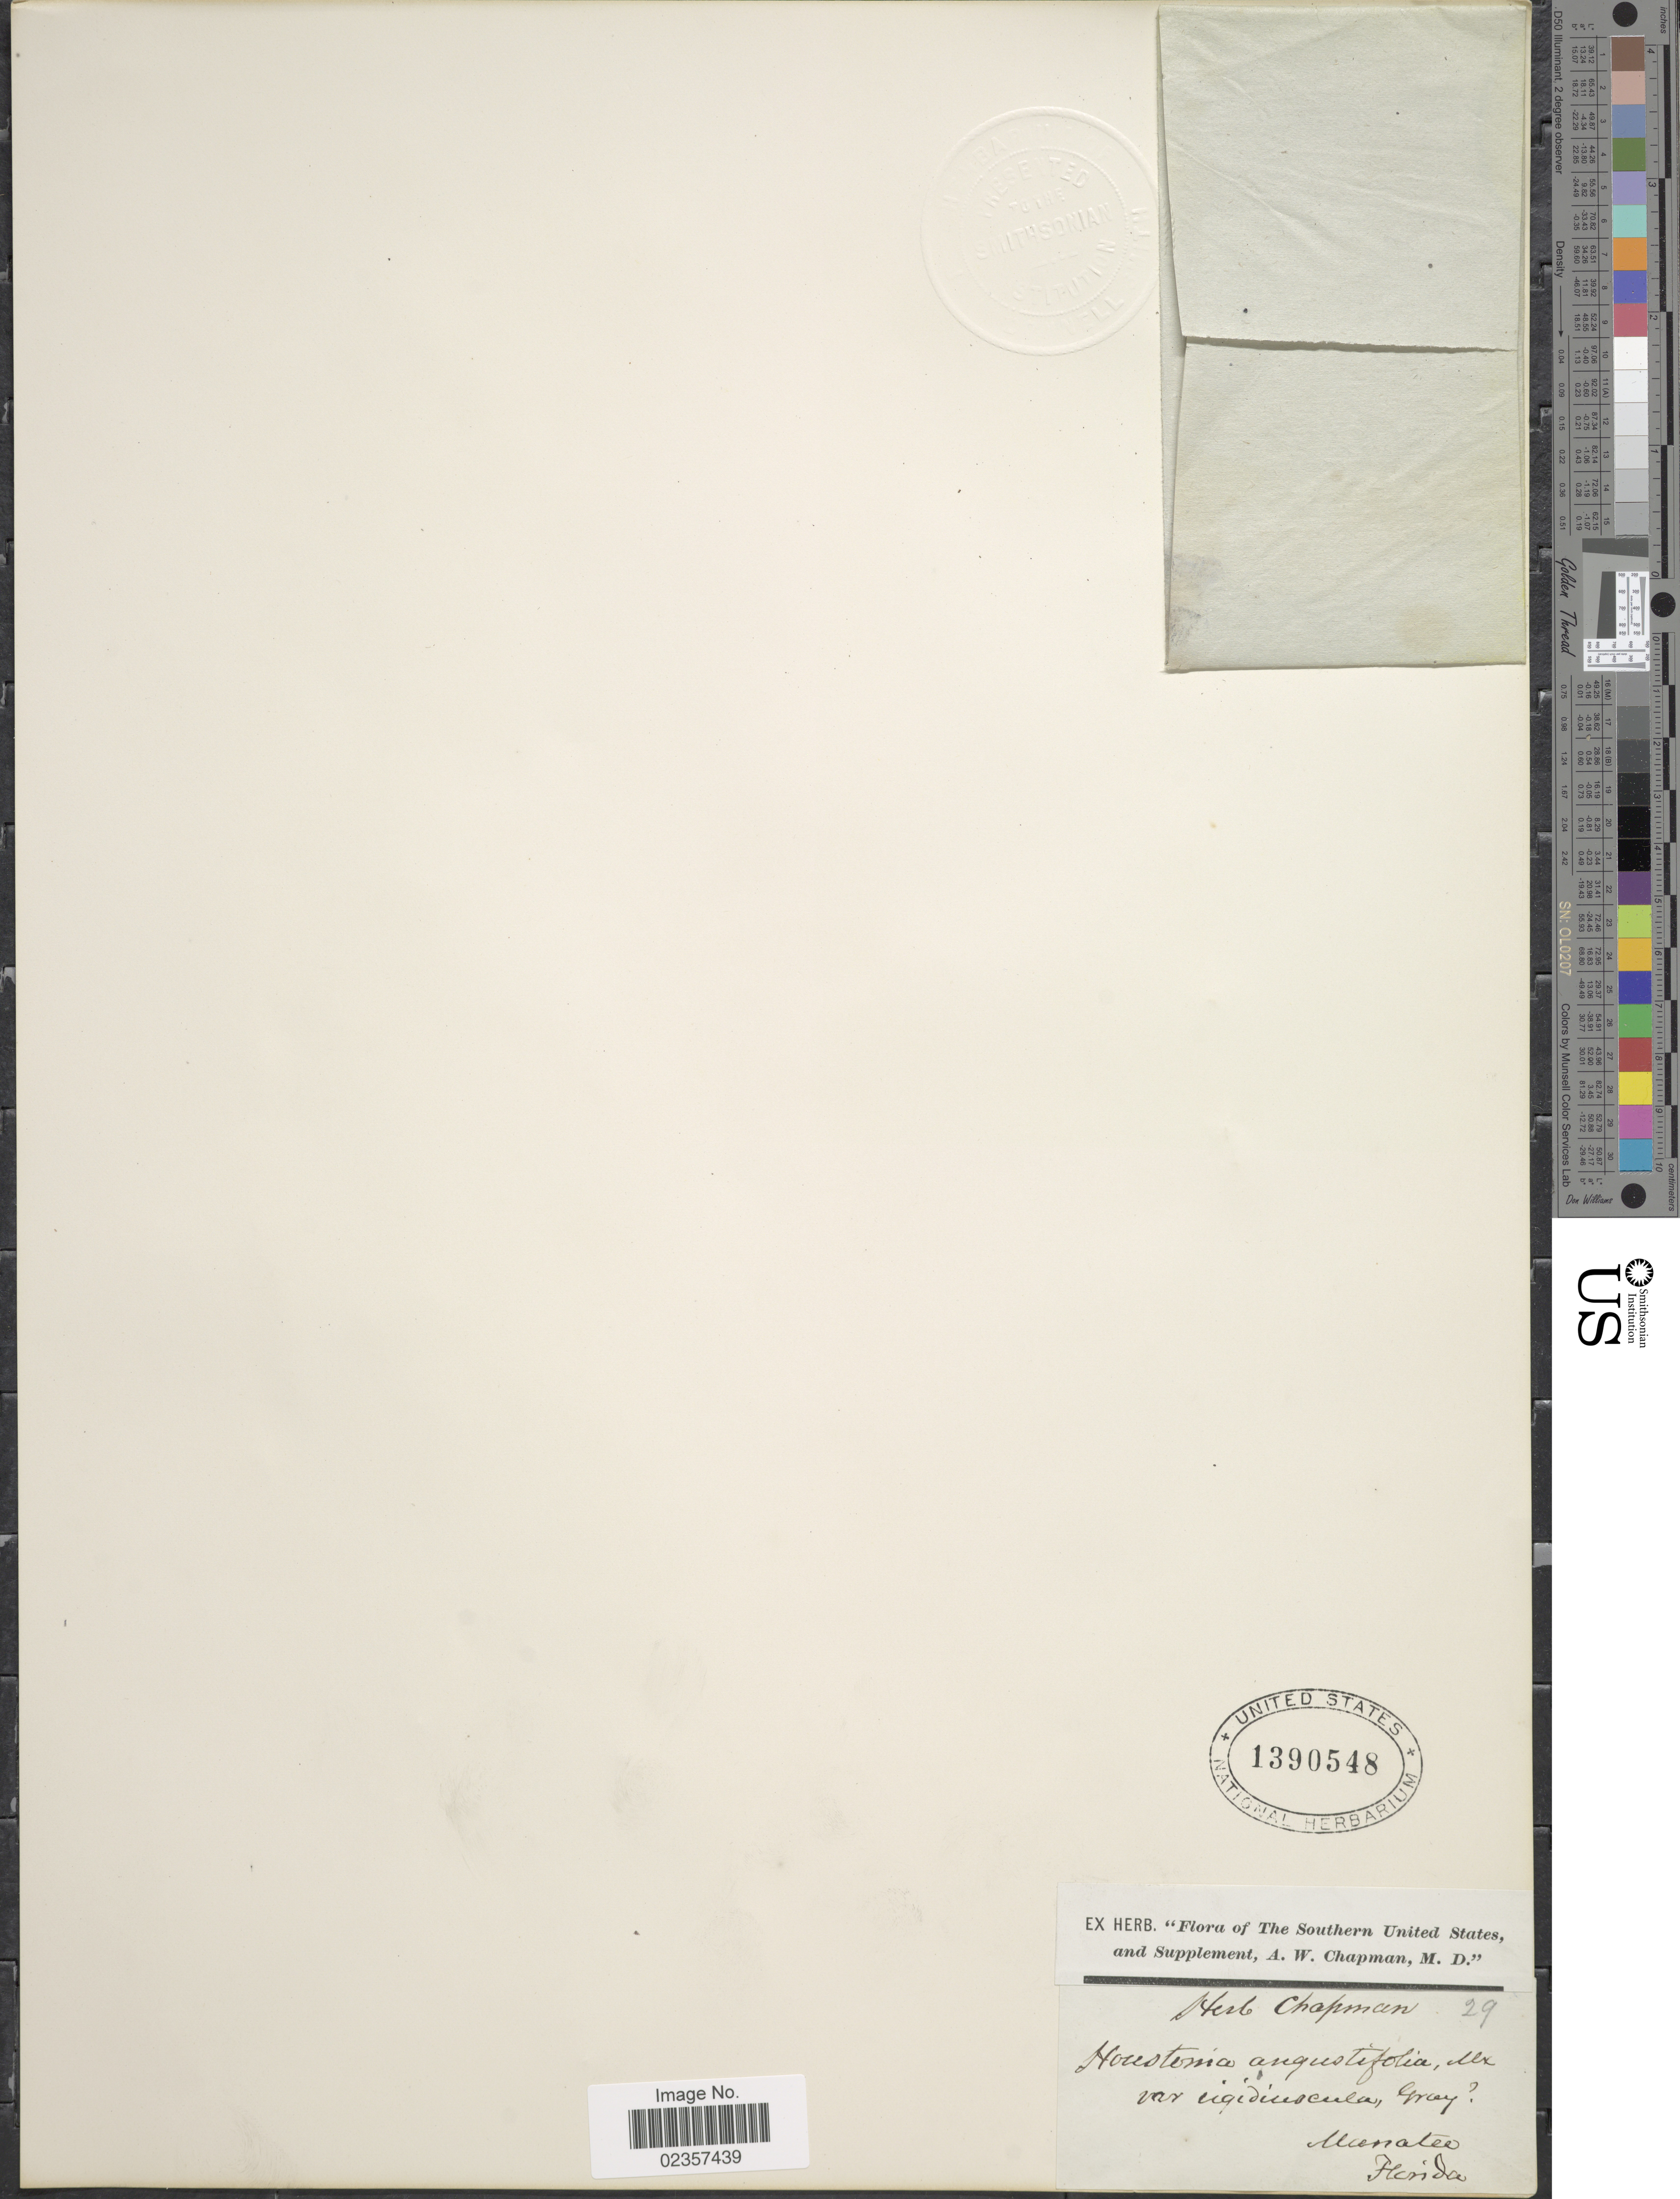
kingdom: Plantae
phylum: Tracheophyta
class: Magnoliopsida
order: Gentianales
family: Rubiaceae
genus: Houstonia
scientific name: Houstonia nigricans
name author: (Lam.) Fernald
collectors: ex herb. A.W. Chapman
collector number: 29?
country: United States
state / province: Florida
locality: Southern United States. Manatee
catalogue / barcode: US 1390548